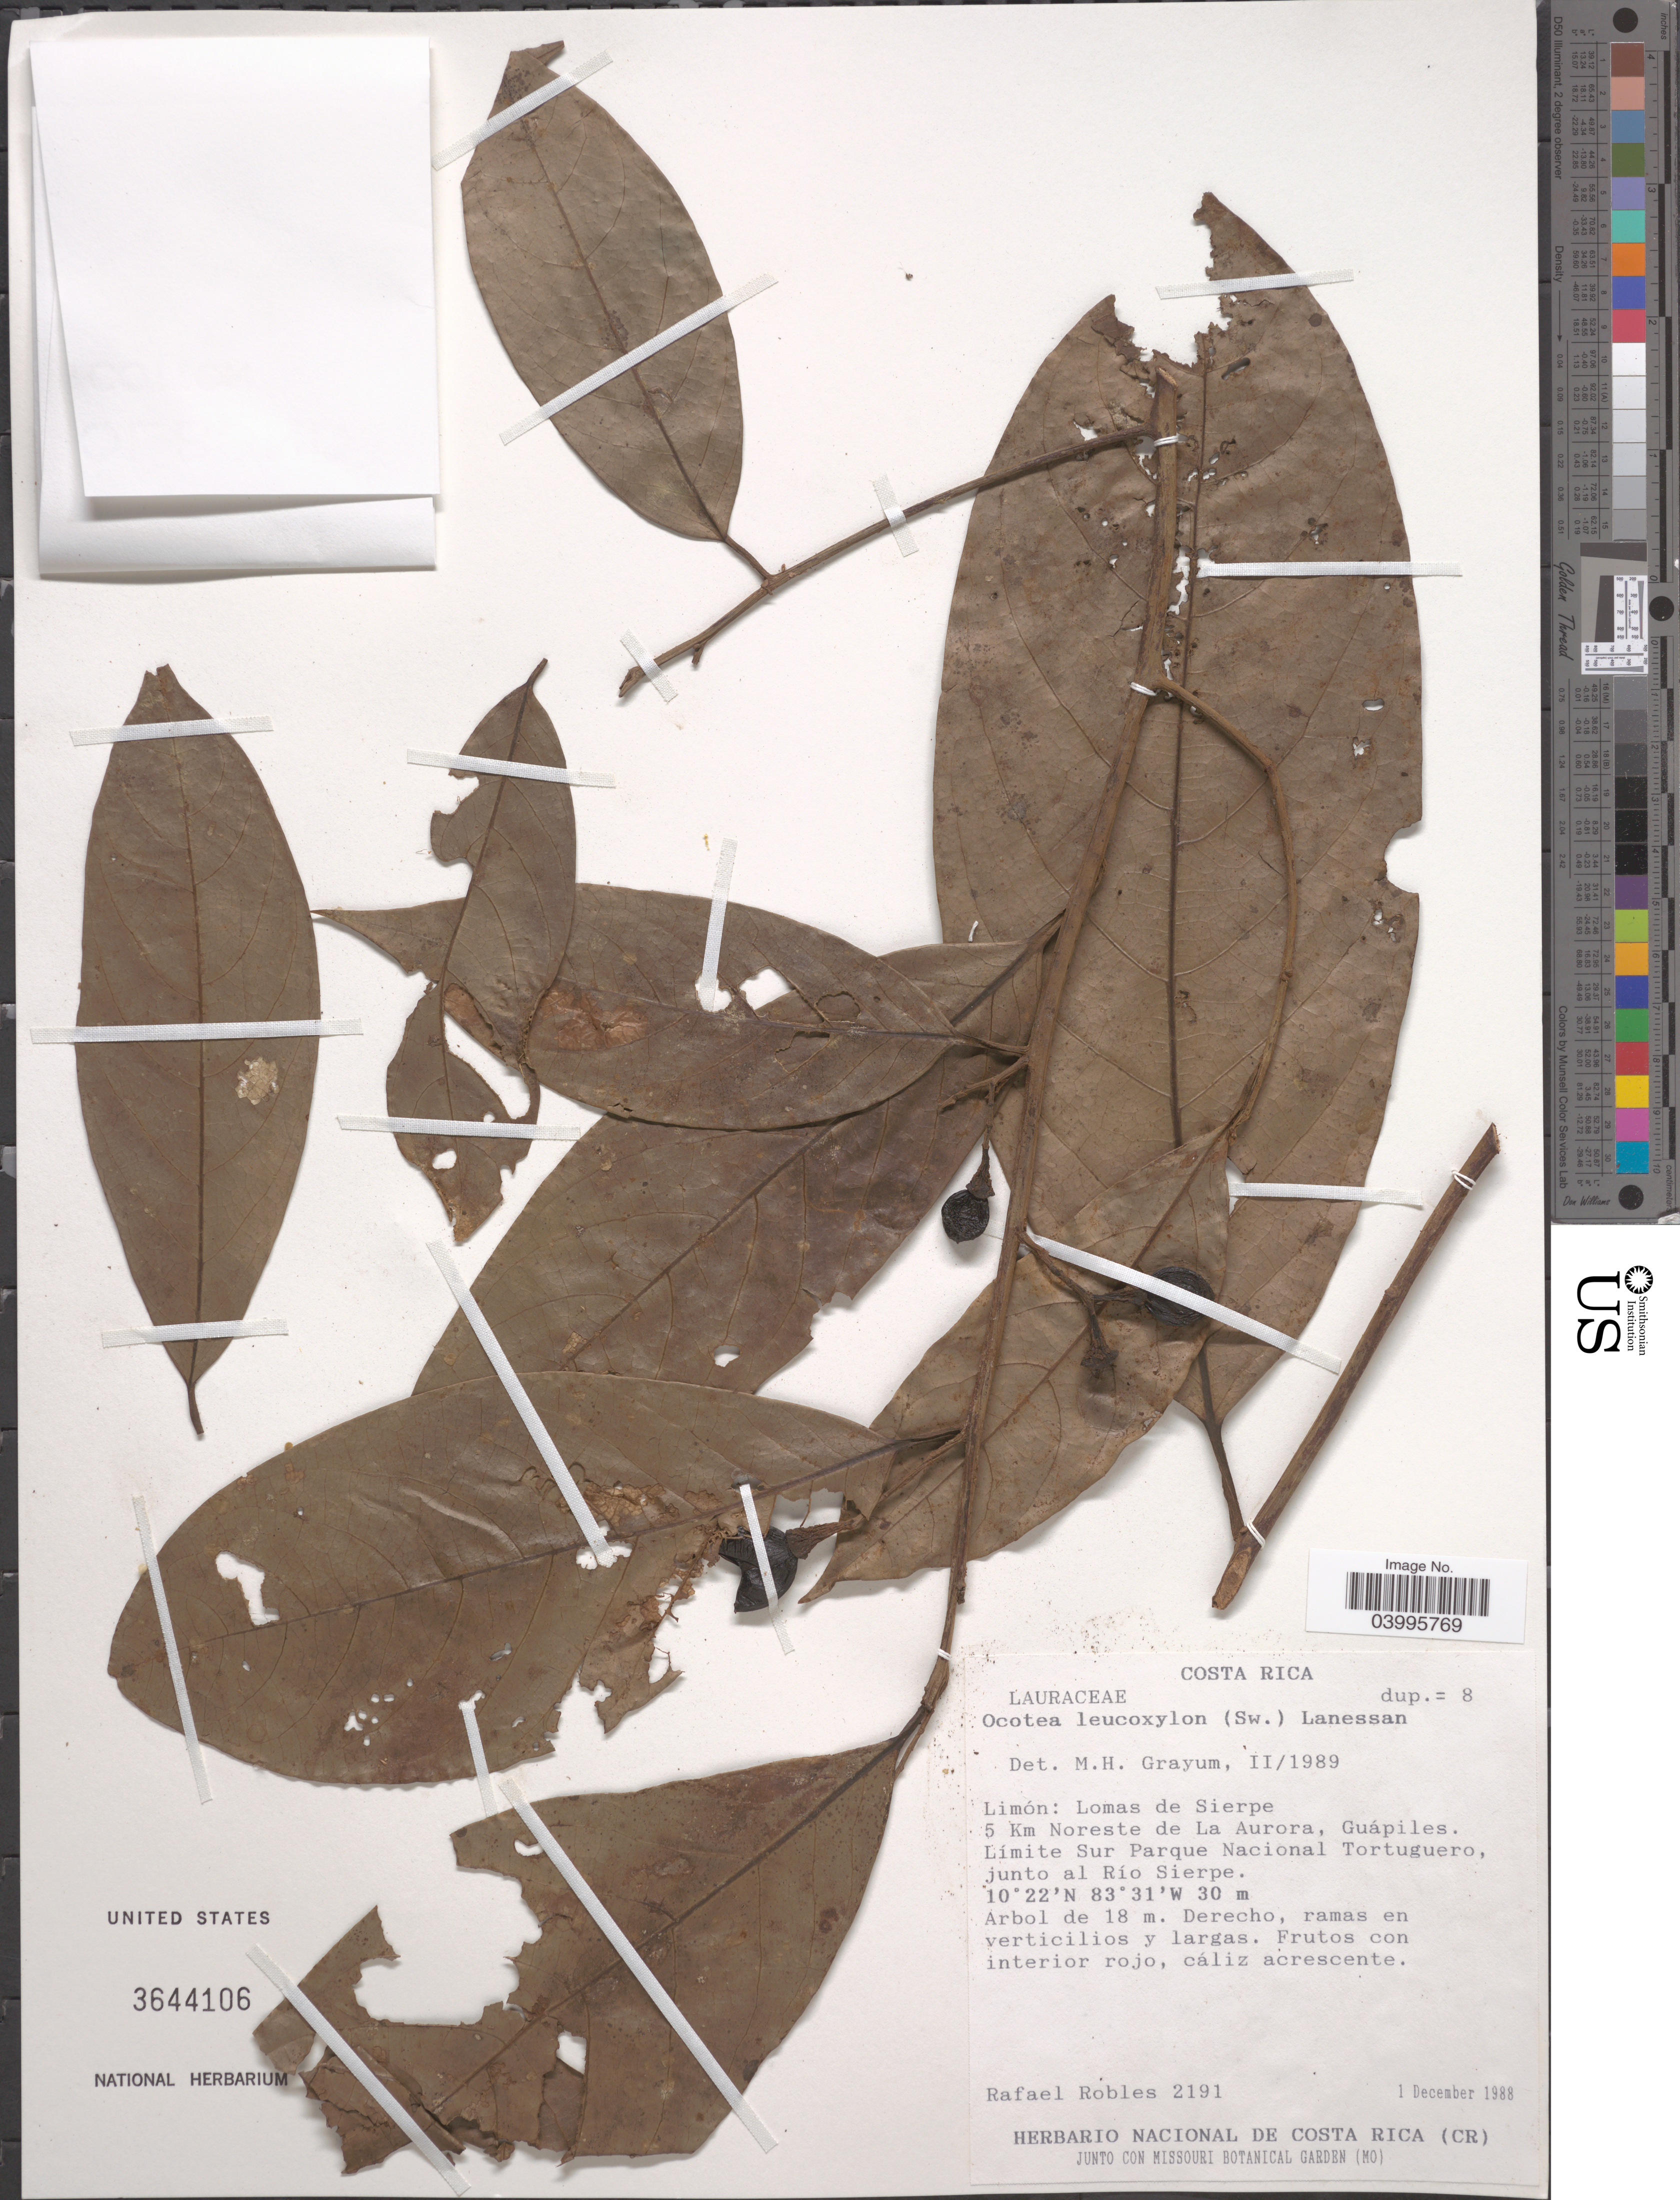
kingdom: Plantae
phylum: Tracheophyta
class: Magnoliopsida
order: Laurales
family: Lauraceae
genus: Ocotea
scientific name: Ocotea leucoxylon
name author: (Sw.) Laness.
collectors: R. Robles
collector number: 2191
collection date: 1988-12-01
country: Costa Rica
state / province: Limón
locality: Lomas de Sierpe. 5 Km Noreste de La Aurora, Guápiles. Límite Sur Parque Nacional Tortuguero, junto al Río Sierpe.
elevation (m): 30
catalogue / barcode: US 3644106